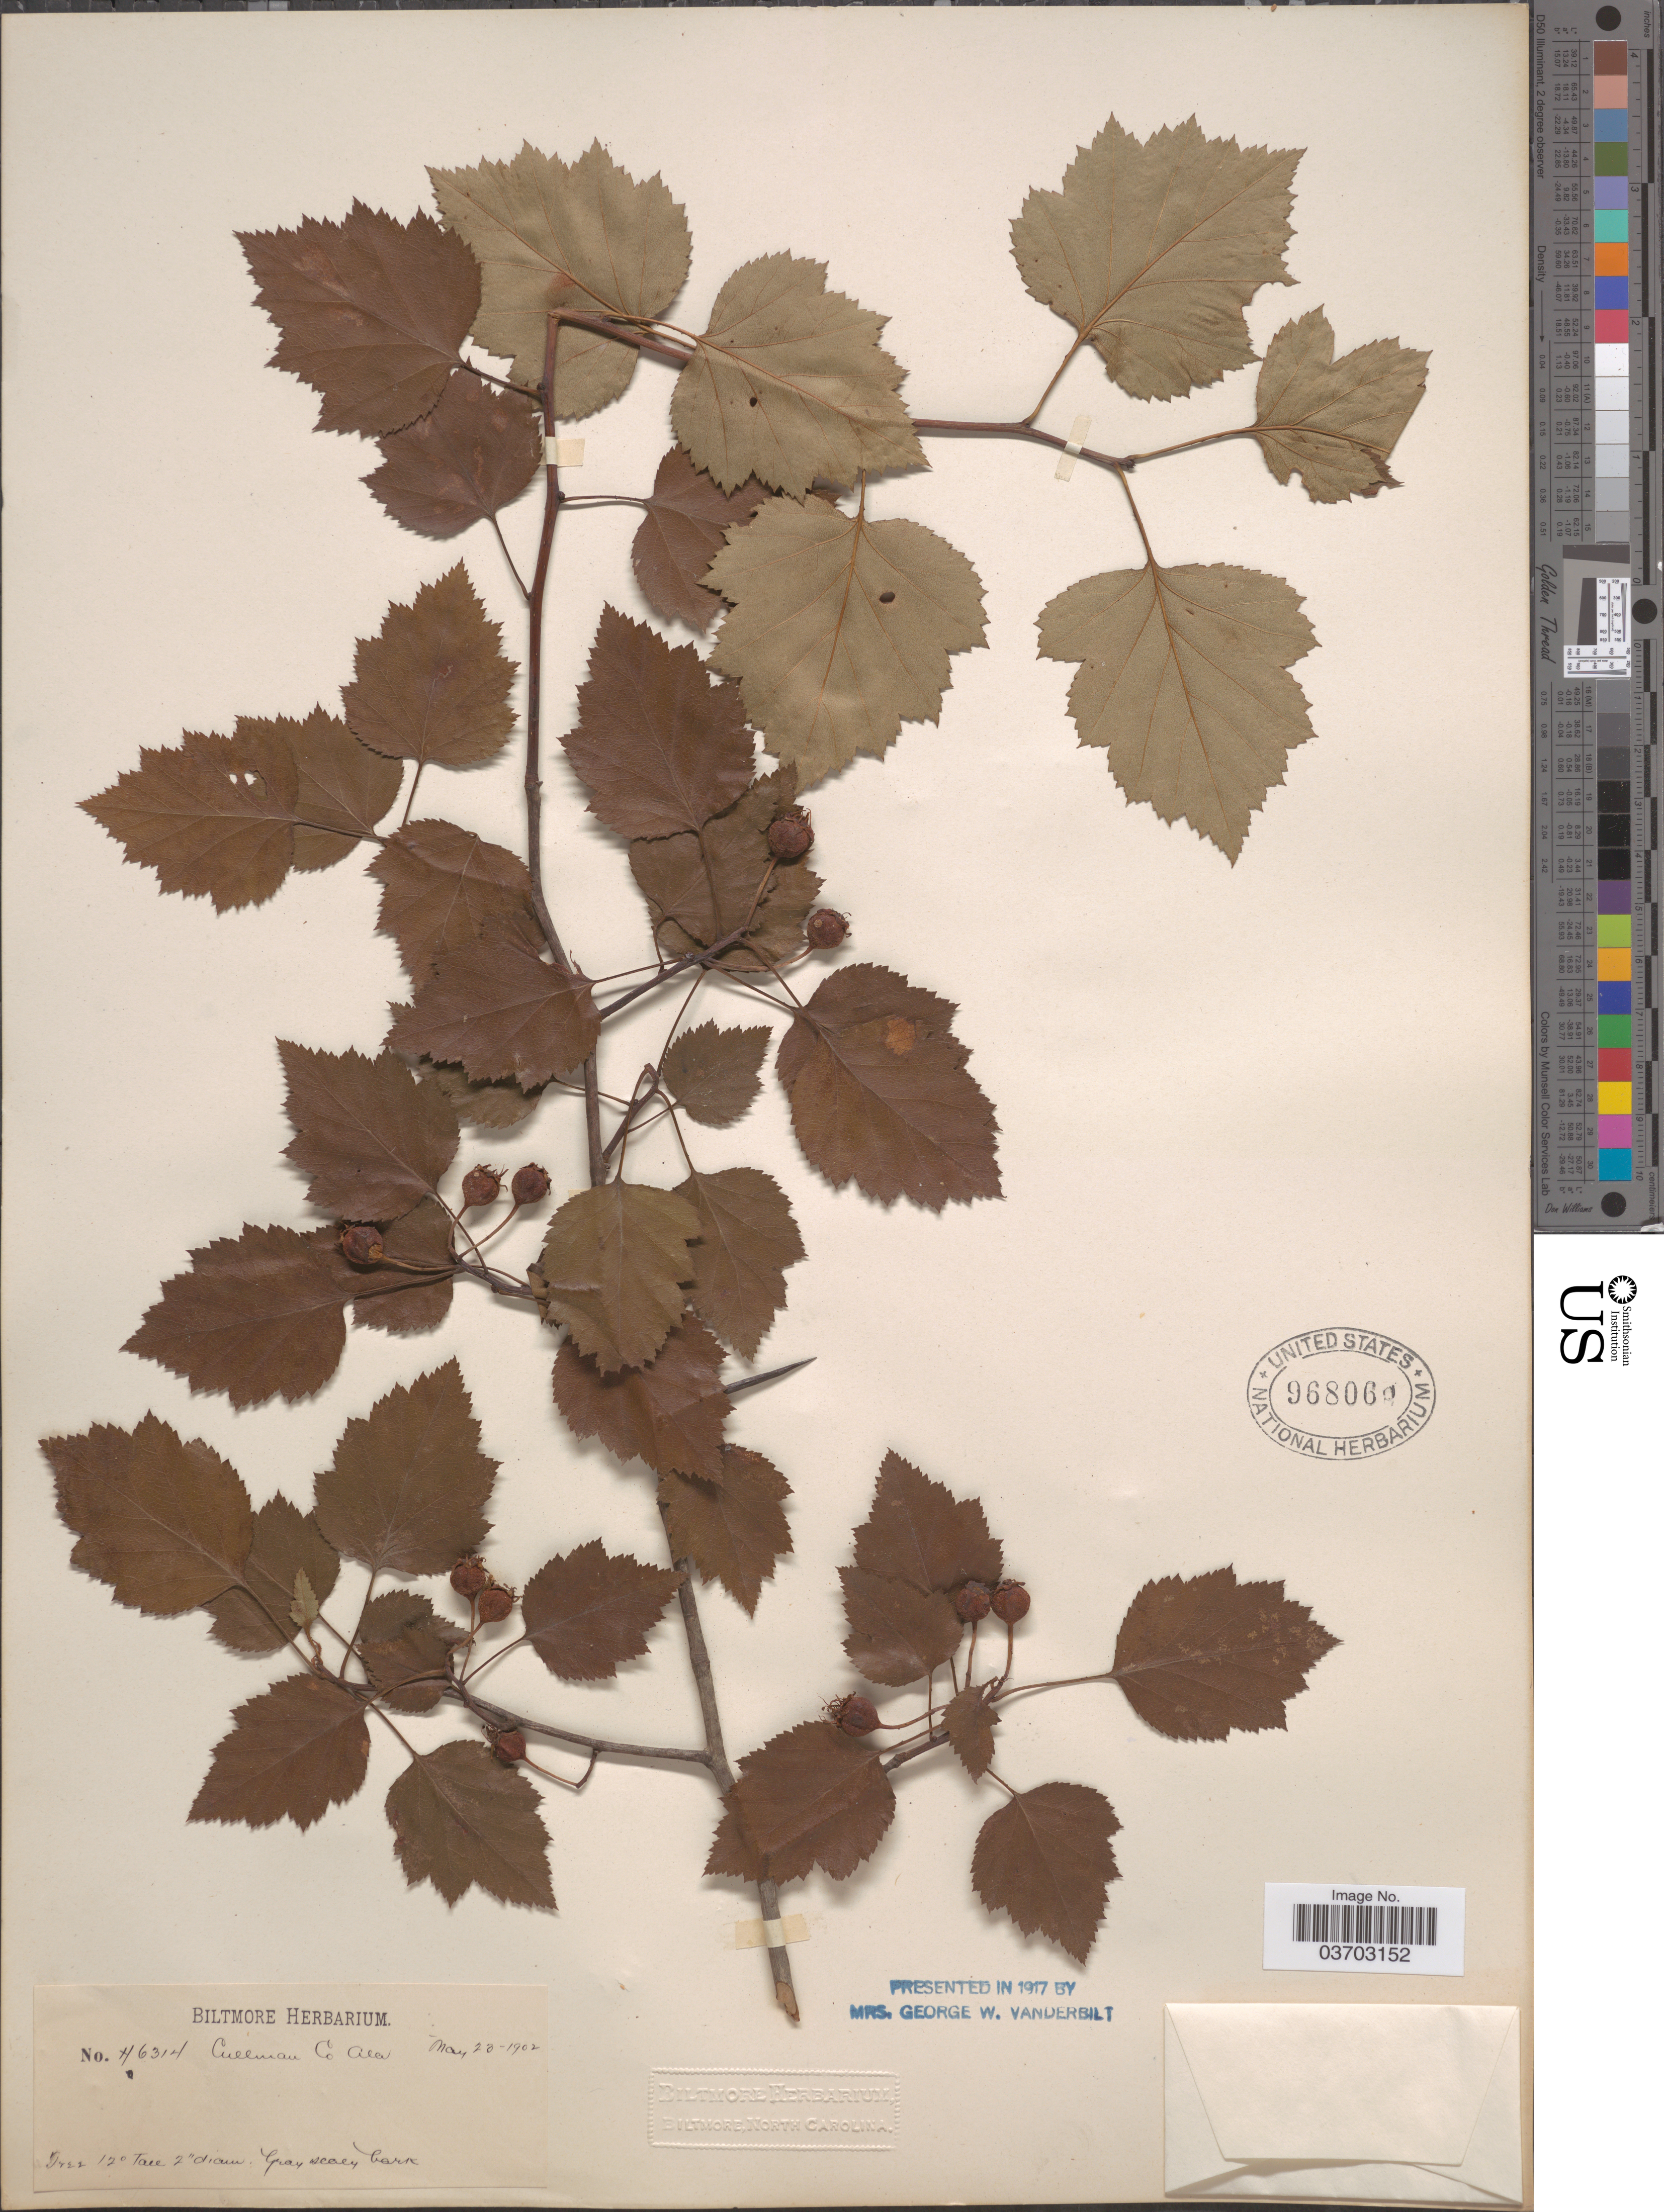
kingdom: Plantae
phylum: Tracheophyta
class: Magnoliopsida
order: Rosales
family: Rosaceae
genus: Crataegus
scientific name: Crataegus sp.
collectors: ex herb. Biltmore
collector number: H6314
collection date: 1902-05-23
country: United States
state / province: Alabama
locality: Cullman Co.